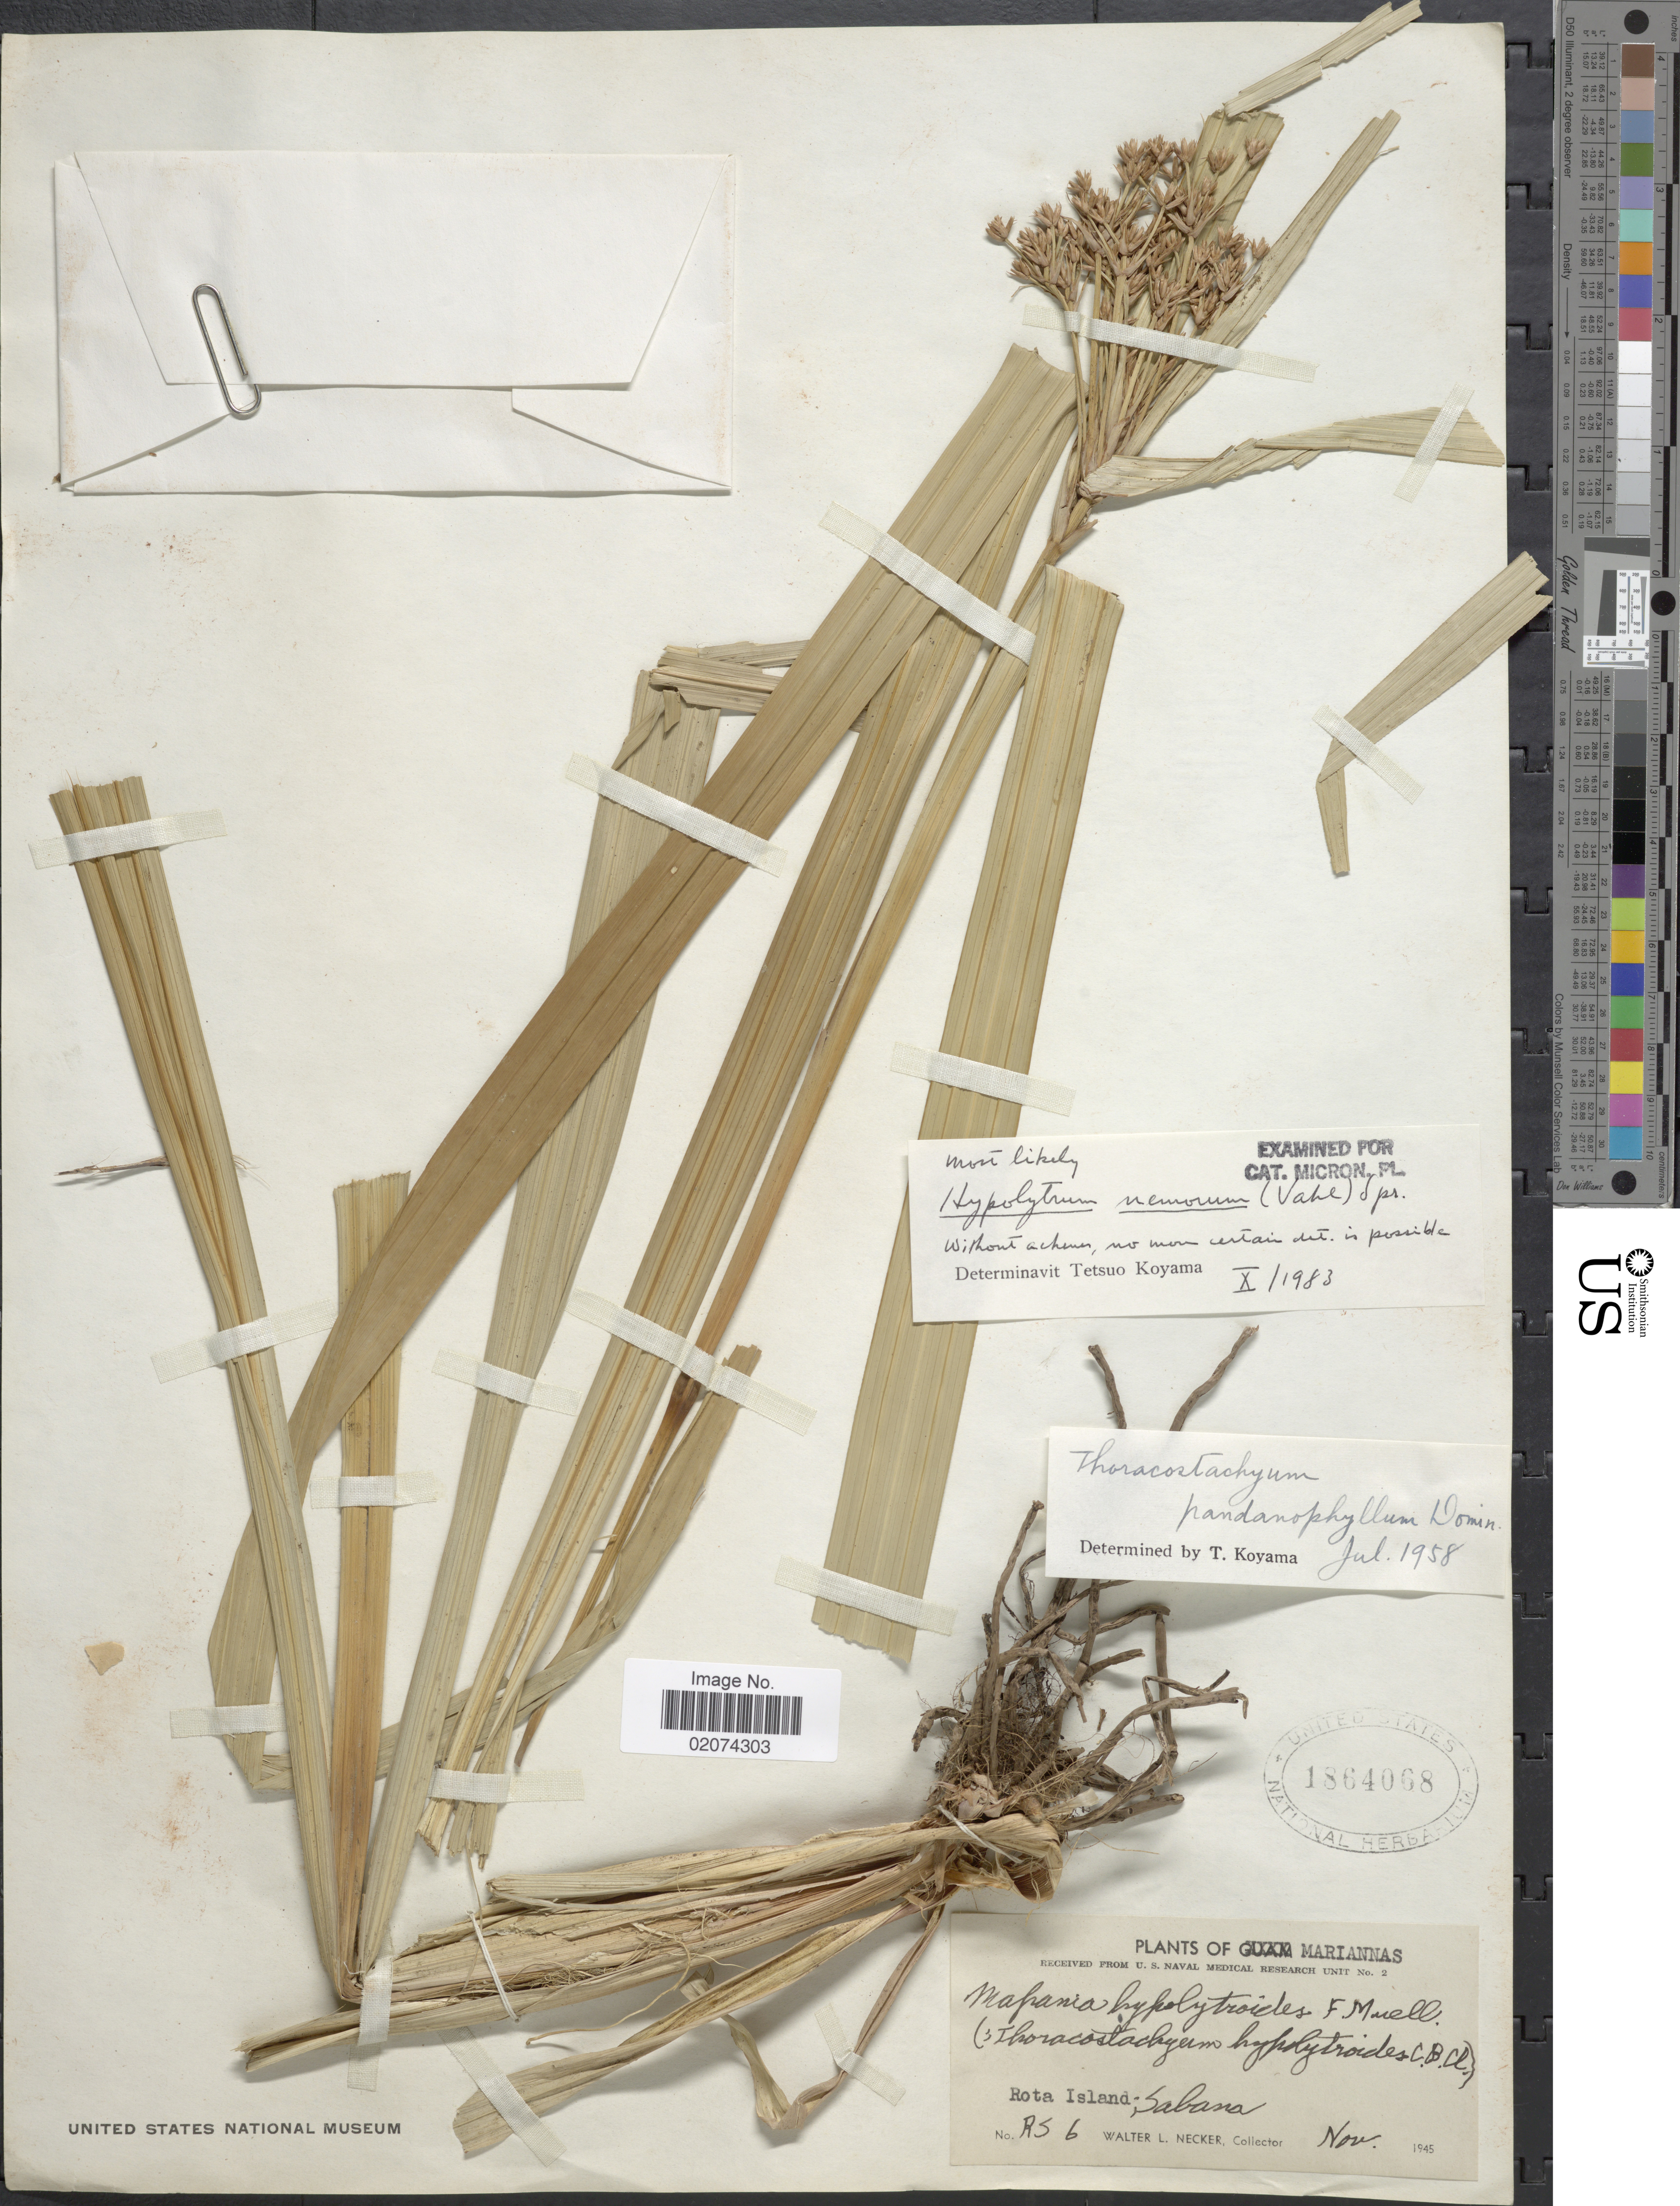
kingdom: Plantae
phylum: Tracheophyta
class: Liliopsida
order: Poales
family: Cyperaceae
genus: Hypolytrum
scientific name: Hypolytrum nemorum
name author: (Vahl) Spreng.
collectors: W. L. Necker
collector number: RS6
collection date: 1945-11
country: Northern Mariana Islands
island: Rota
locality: Rota Island, Sabana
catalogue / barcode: US 1864068